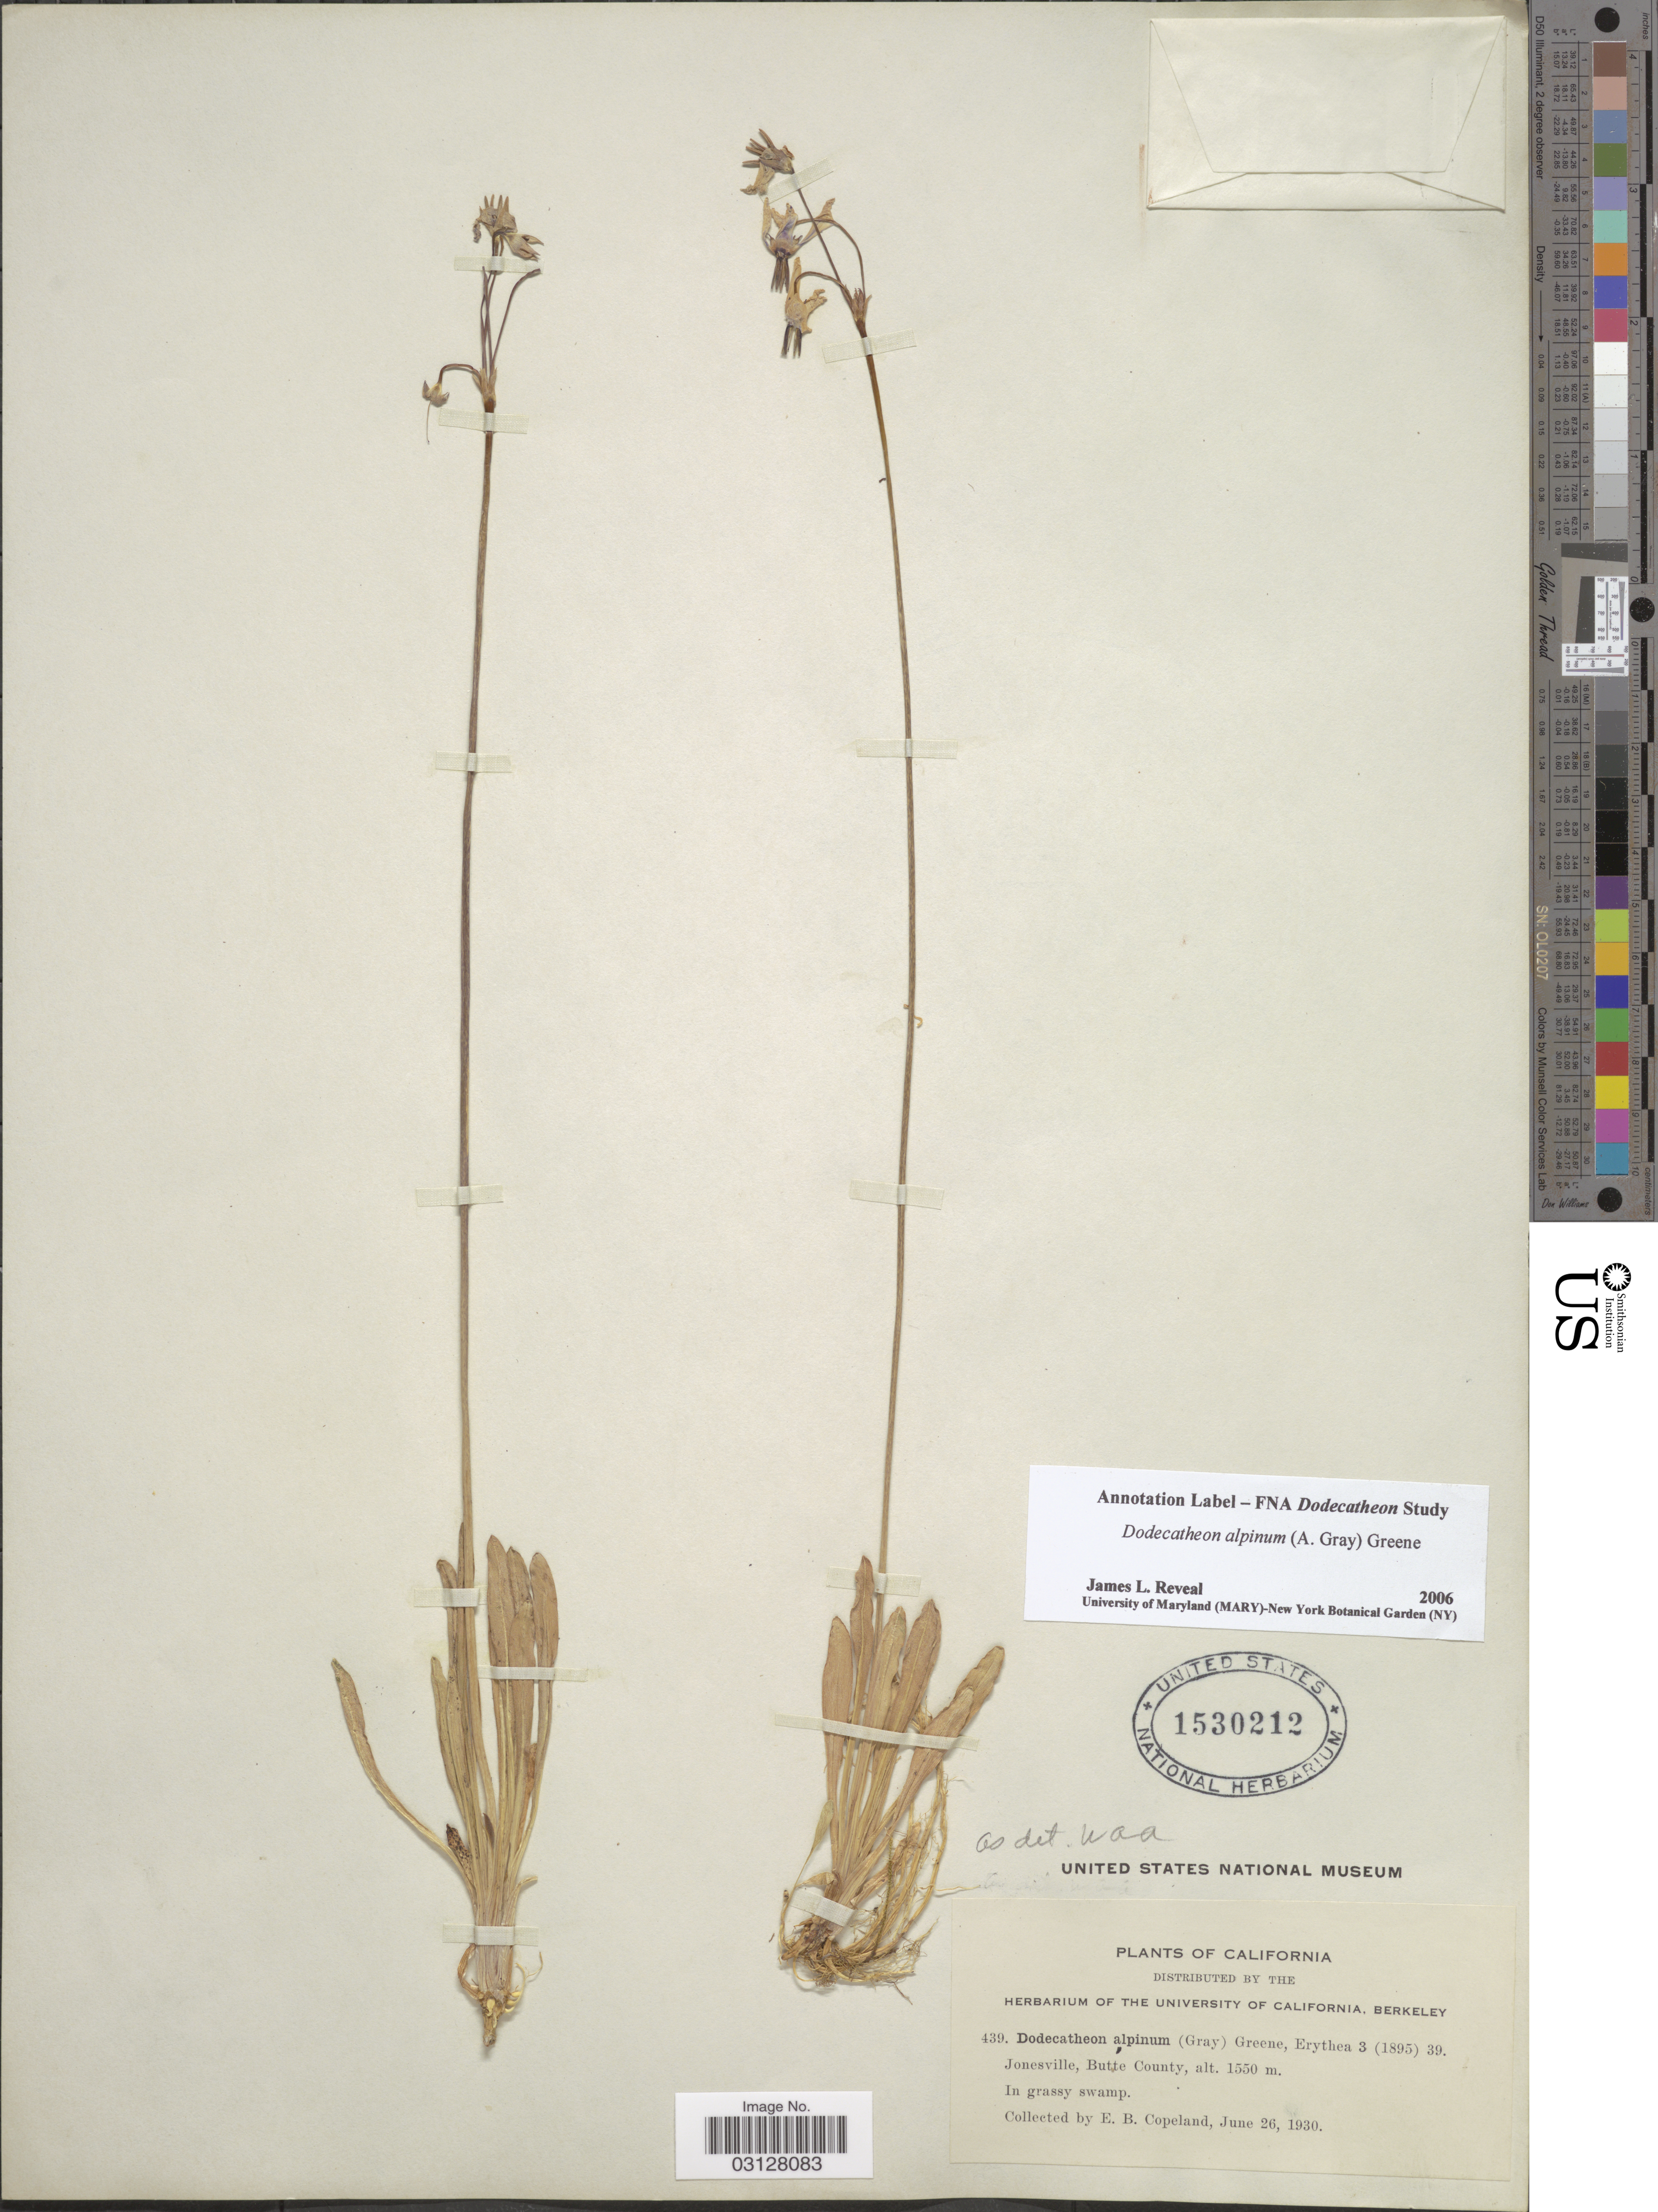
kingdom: Plantae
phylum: Tracheophyta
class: Magnoliopsida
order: Ericales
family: Primulaceae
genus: Dodecatheon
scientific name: Dodecatheon alpinum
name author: (A. Gray) Greene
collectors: E. B. Copeland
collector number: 439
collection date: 1930-06-26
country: United States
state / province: California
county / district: Butte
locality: Jonesville, Butte County.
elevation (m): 1550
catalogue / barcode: US 1530212